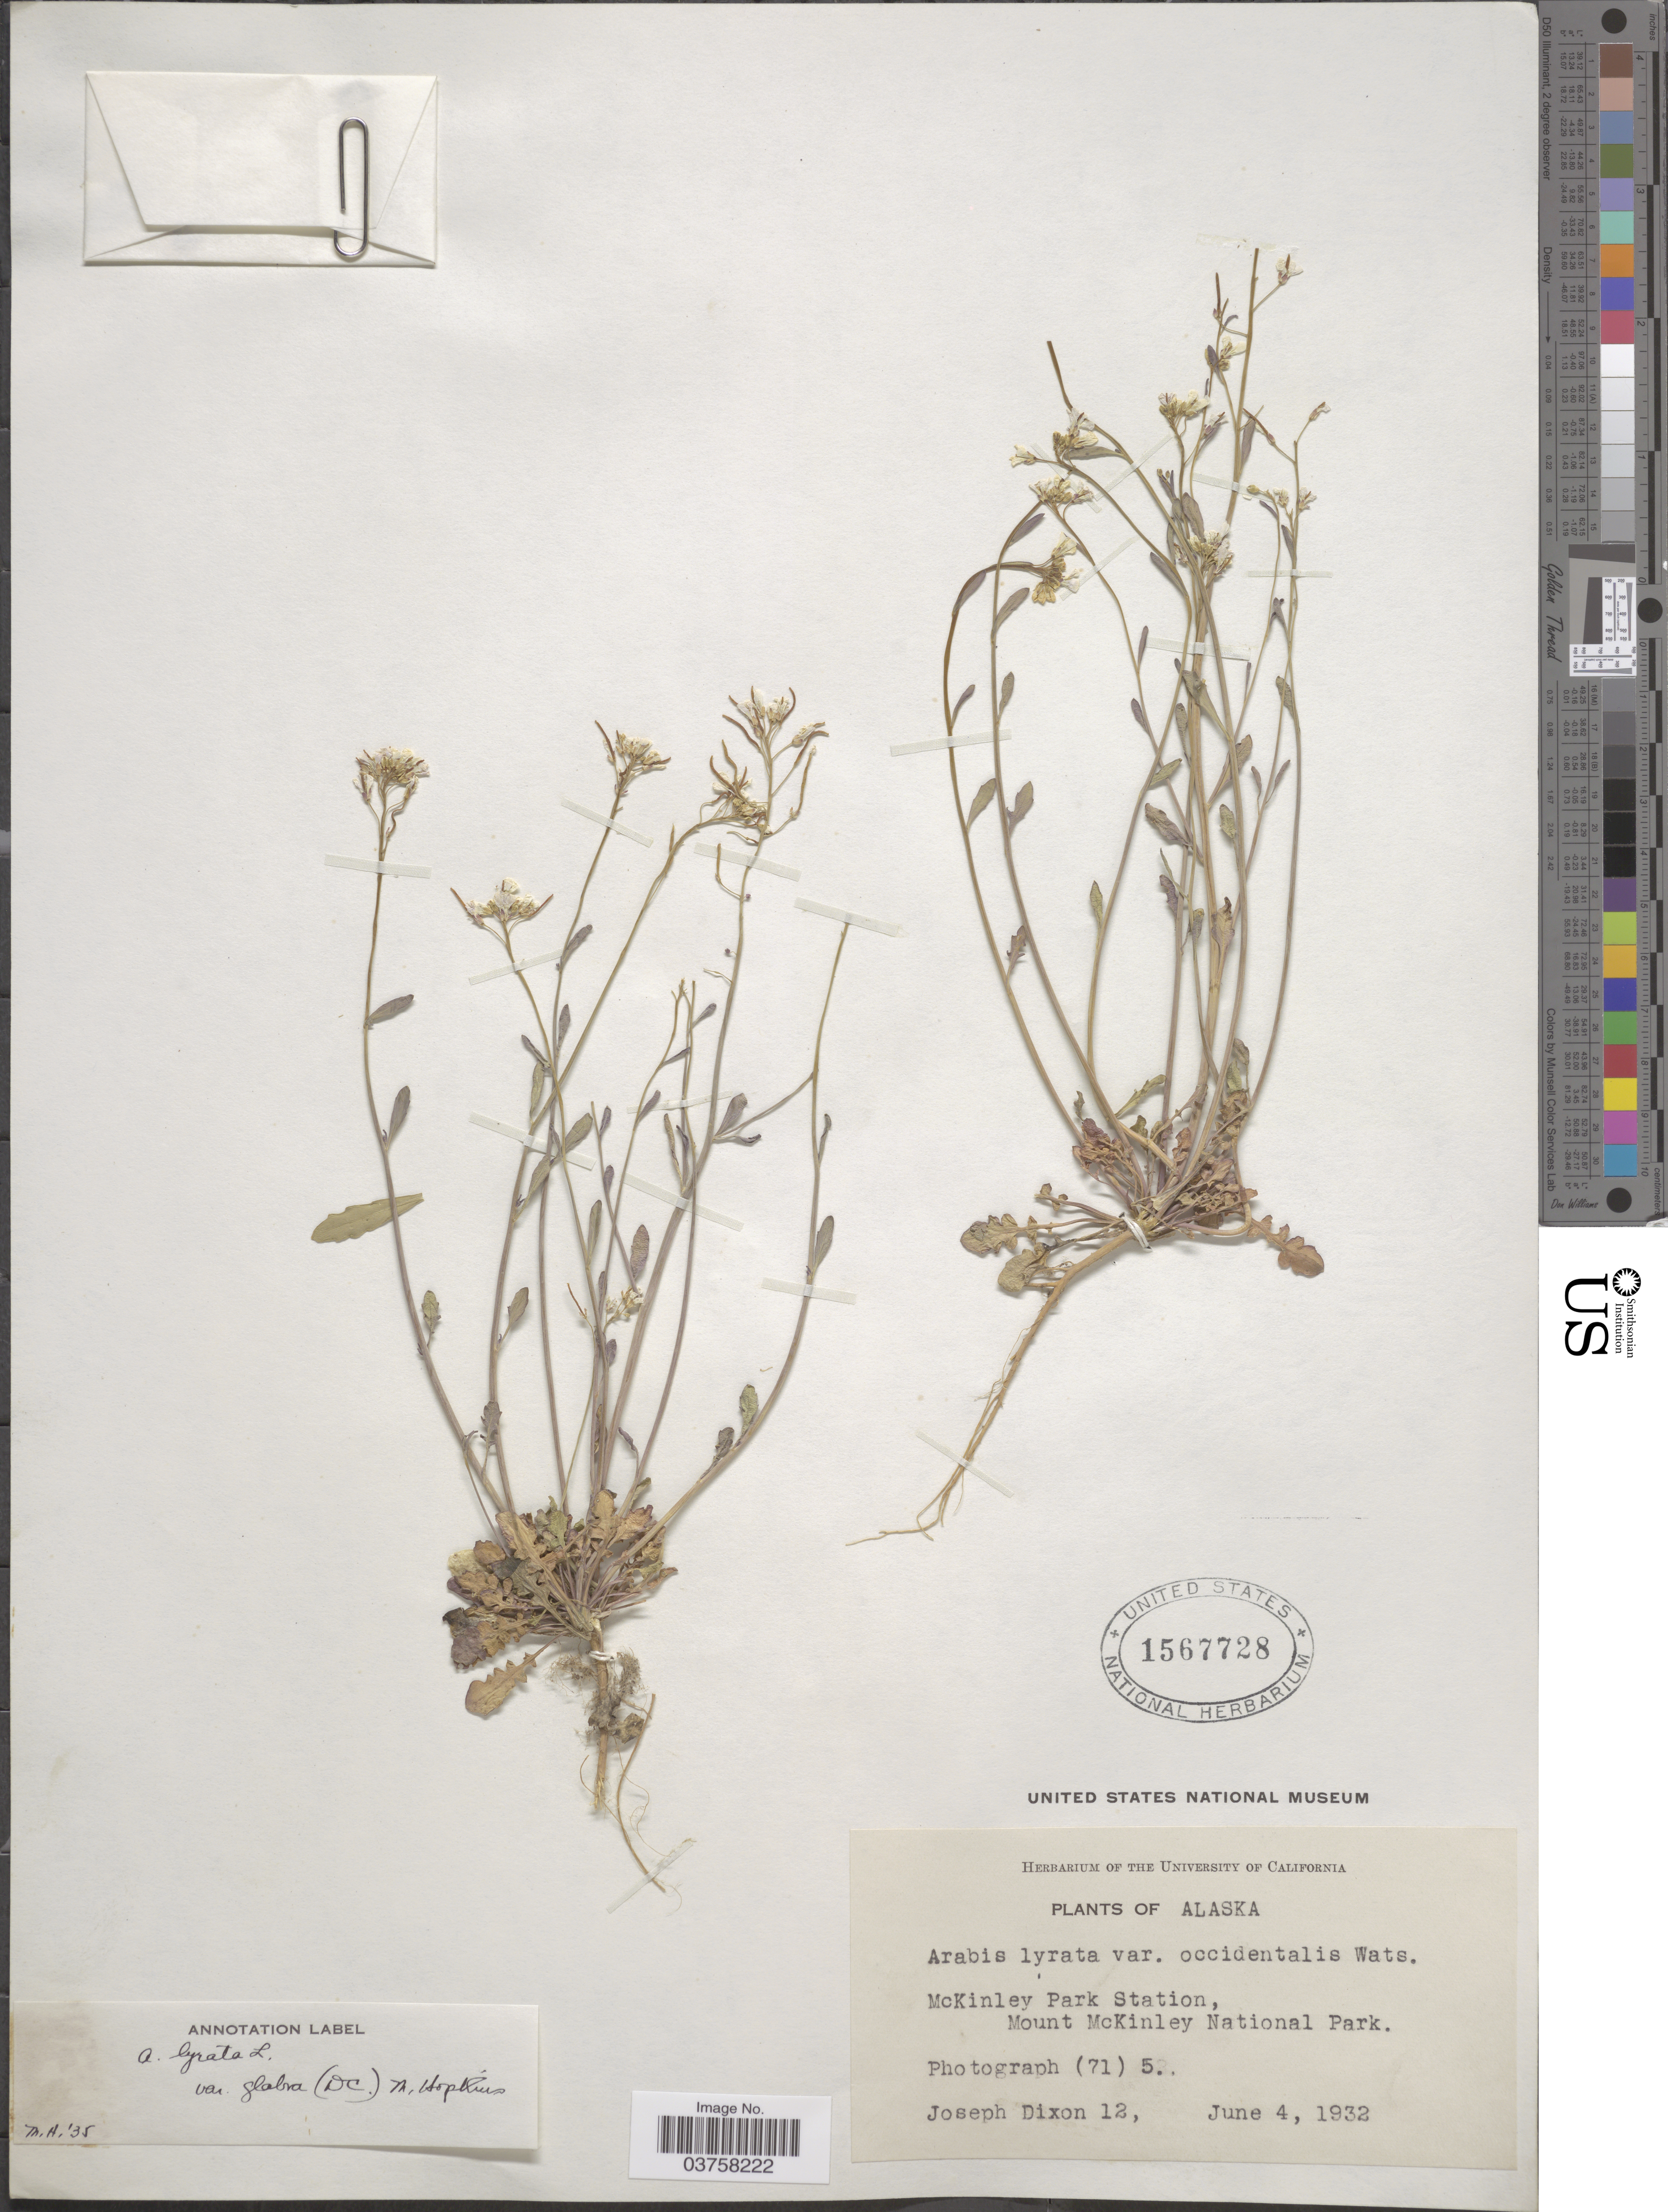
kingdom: Plantae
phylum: Tracheophyta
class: Magnoliopsida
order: Brassicales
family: Brassicaceae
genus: Arabis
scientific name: Arabis lyrata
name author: L.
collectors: J. Dixon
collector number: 12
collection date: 1932-06-04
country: United States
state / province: Alaska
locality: McKinley Park Station, Mount McKinley National Park.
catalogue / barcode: US 1567728